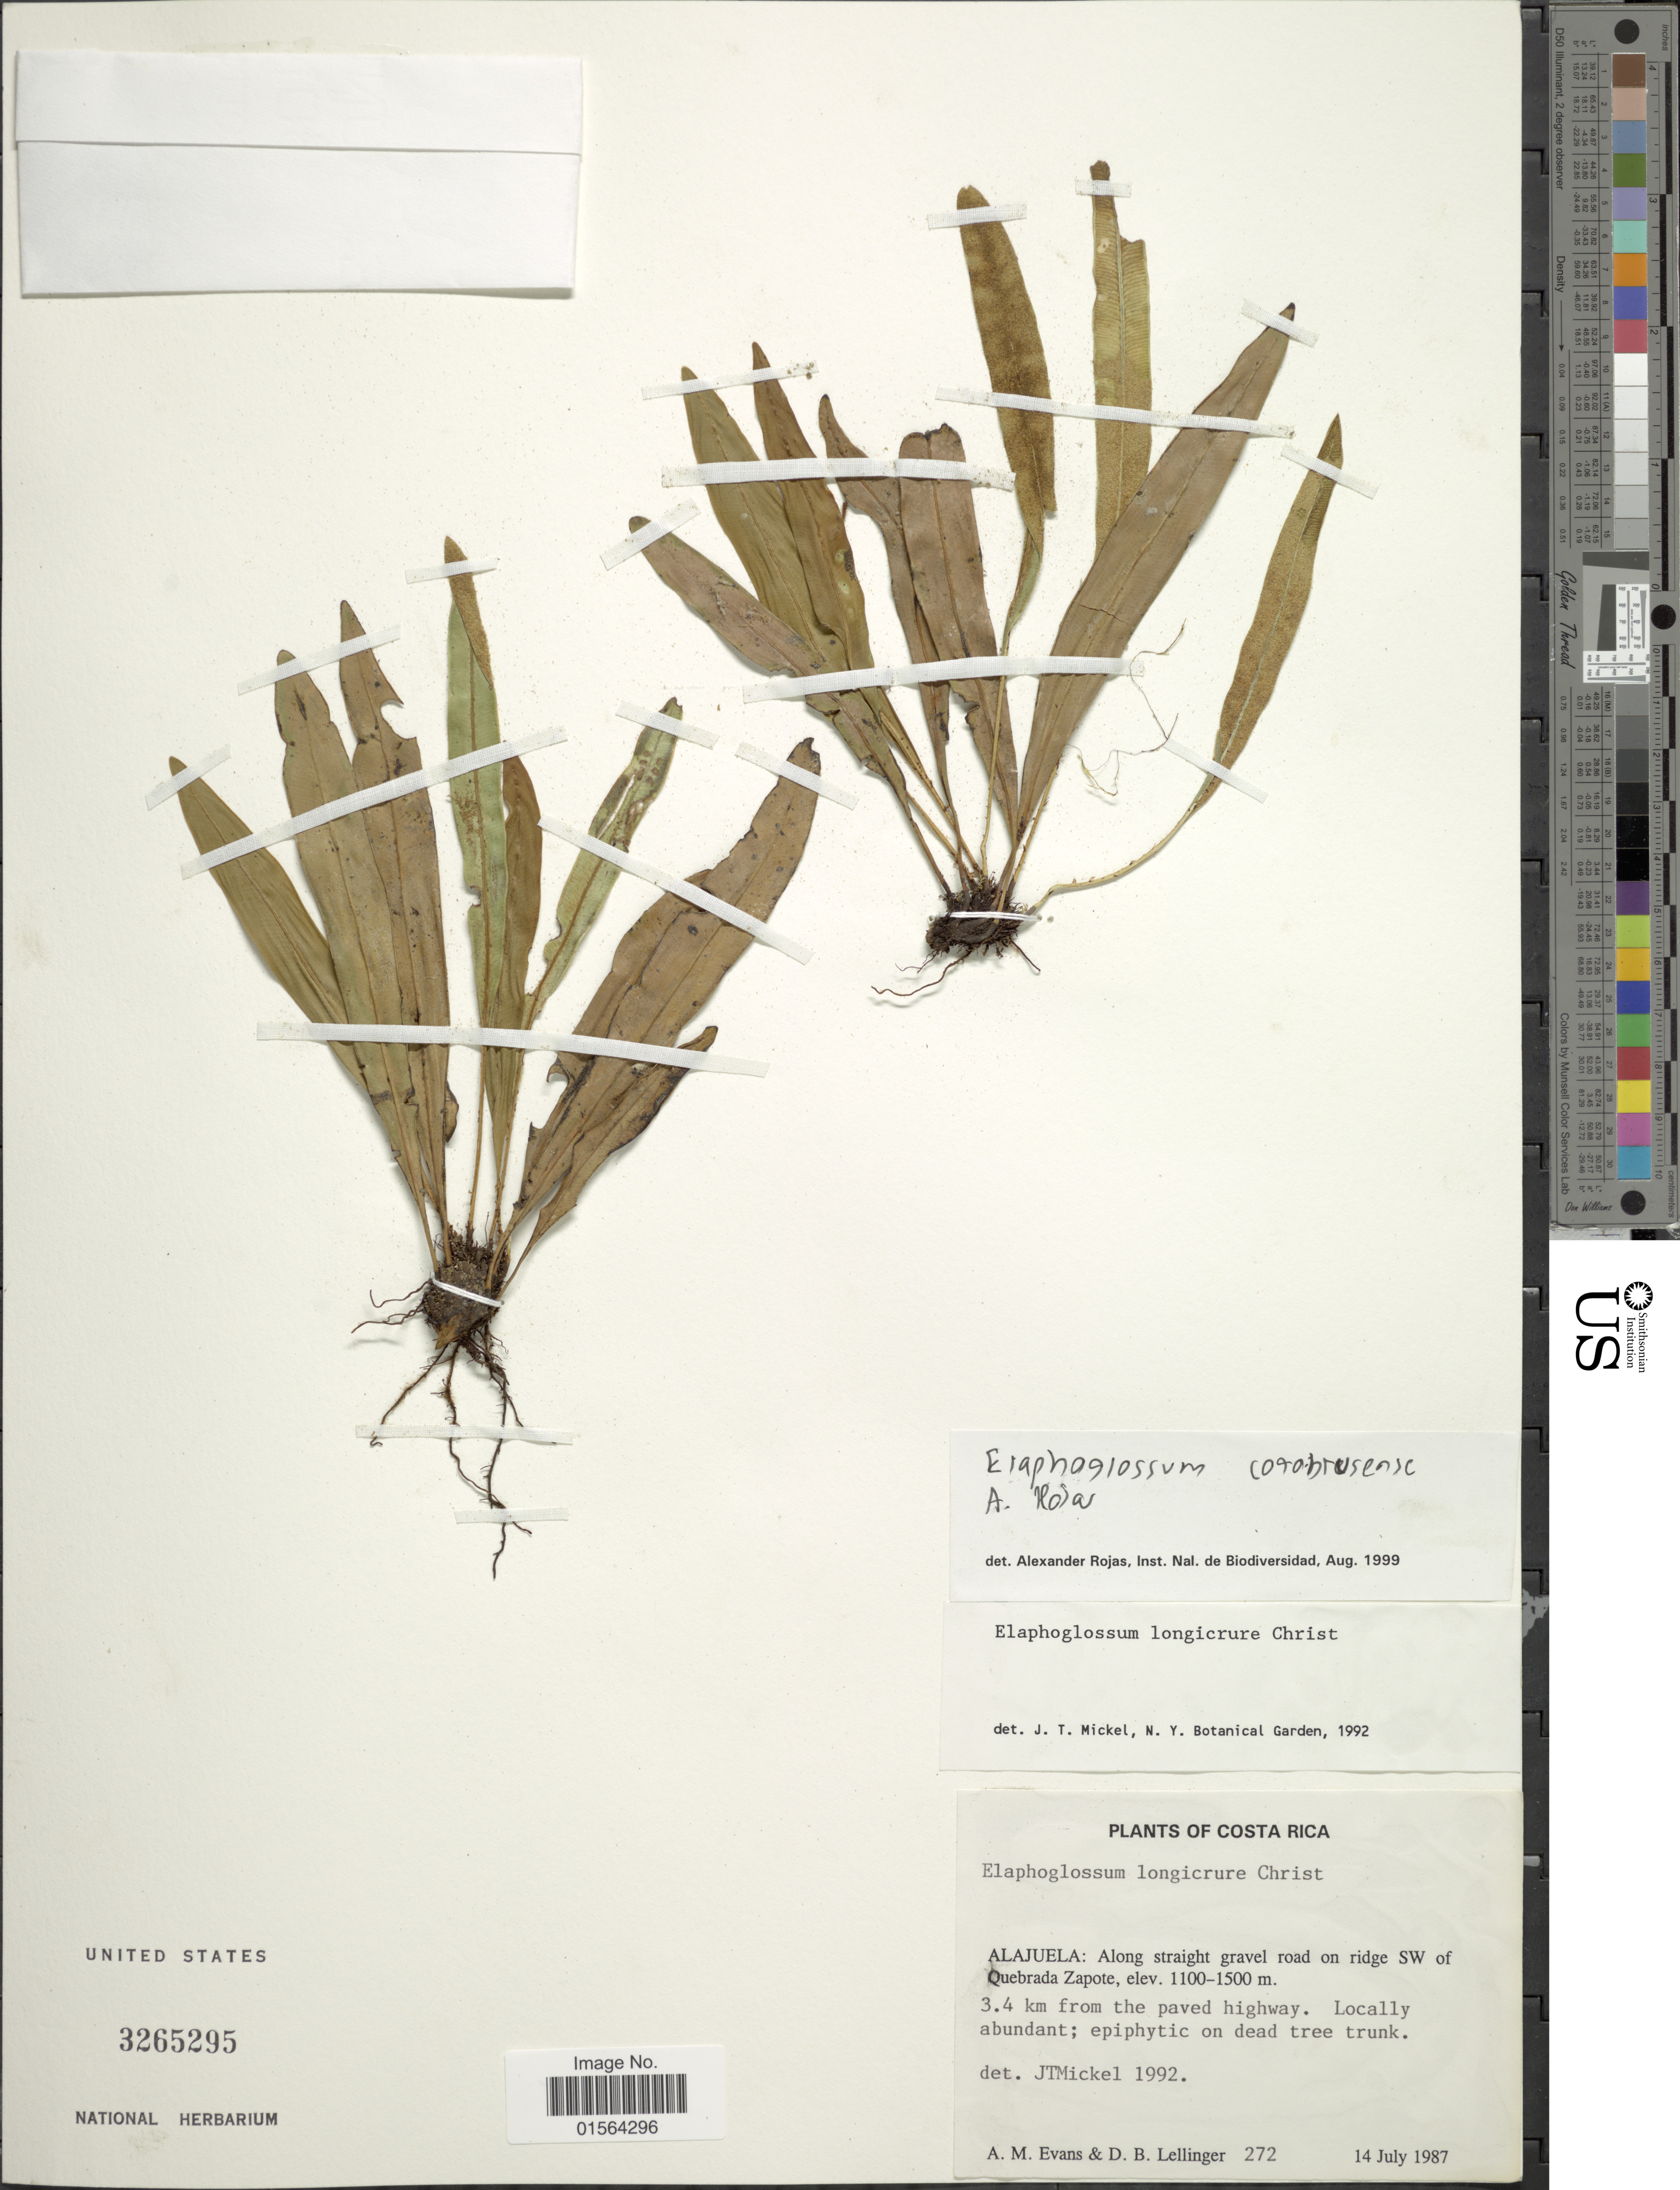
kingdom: Plantae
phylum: Tracheophyta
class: Polypodiopsida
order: Polypodiales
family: Dryopteridaceae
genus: Elaphoglossum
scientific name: Elaphoglossum longicrure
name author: Christ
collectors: A. M. Evans & D. B. Lellinger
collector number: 272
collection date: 1987-07-14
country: Costa Rica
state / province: Alajuela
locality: Alajuela: along straight gravel road on ridge SW of Quebrada Zapote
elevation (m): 1100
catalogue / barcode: US 3265295